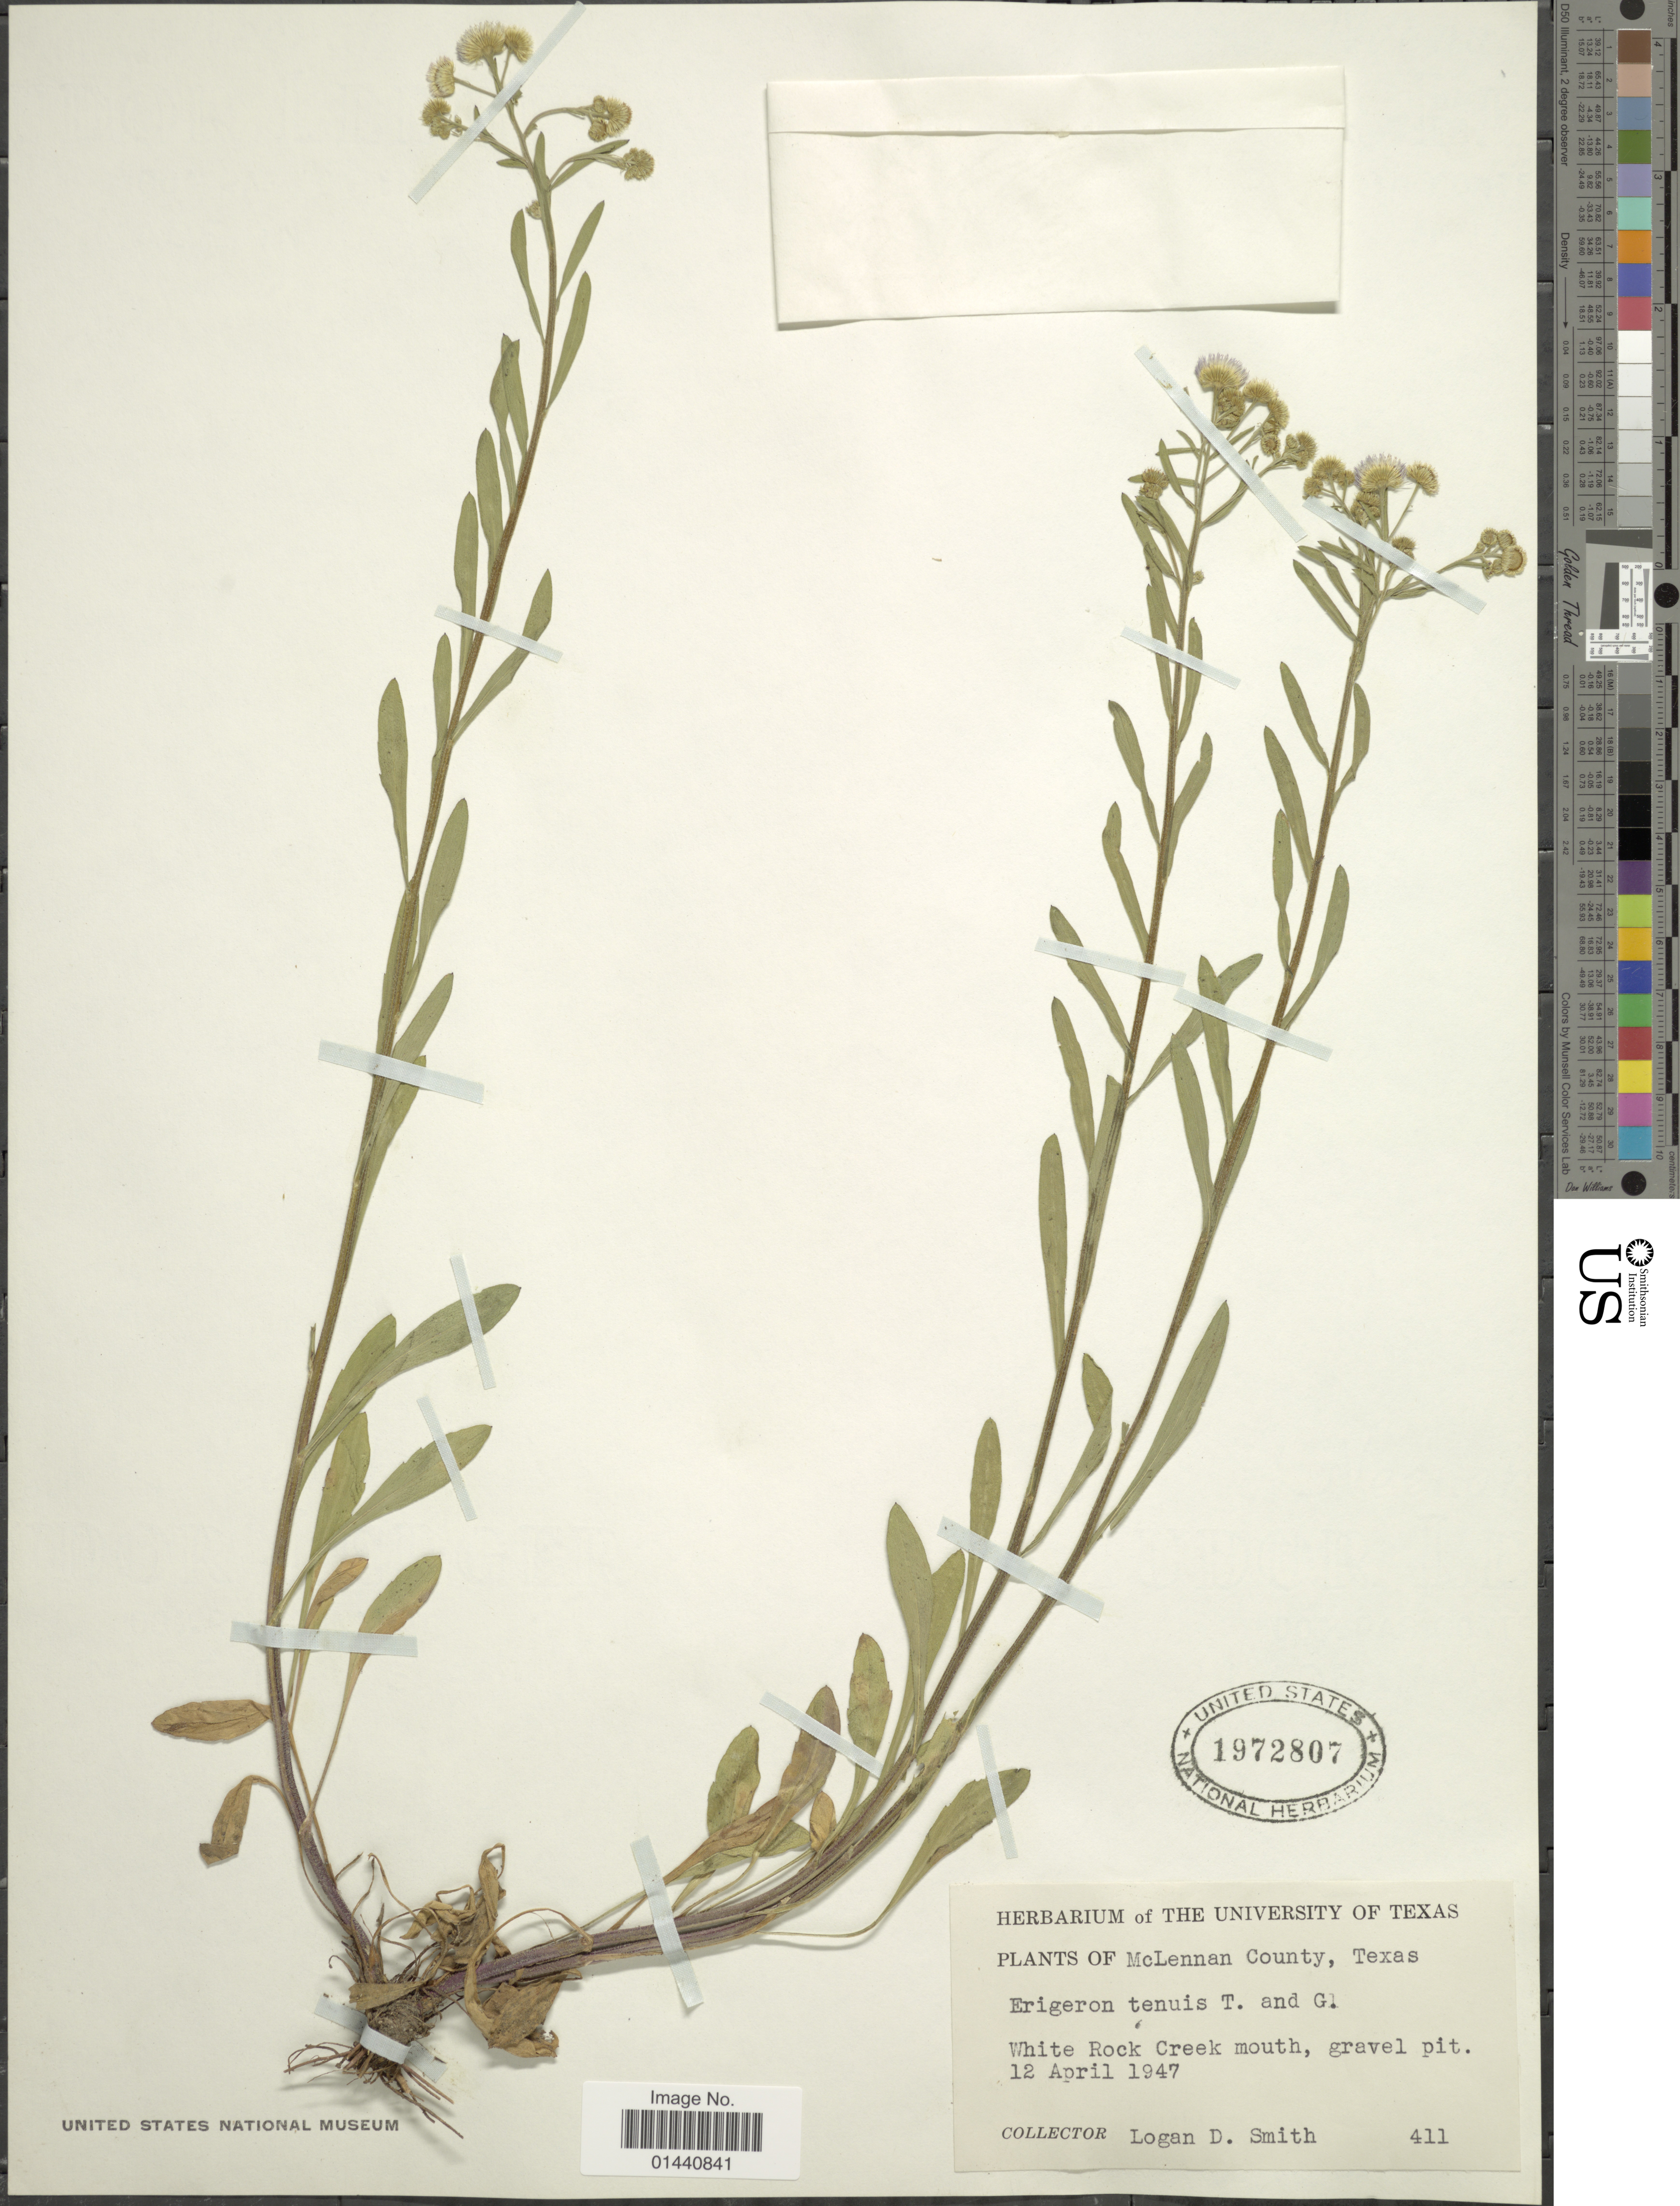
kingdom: Plantae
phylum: Tracheophyta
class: Magnoliopsida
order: Asterales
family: Asteraceae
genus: Erigeron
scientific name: Erigeron tenuis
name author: Torr. & A. Gray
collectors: L. Smith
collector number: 411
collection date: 1947-04-12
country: United States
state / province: Texas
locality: McLennan County. White Rock Creek mouth, gravel pit.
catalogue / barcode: US 1972807